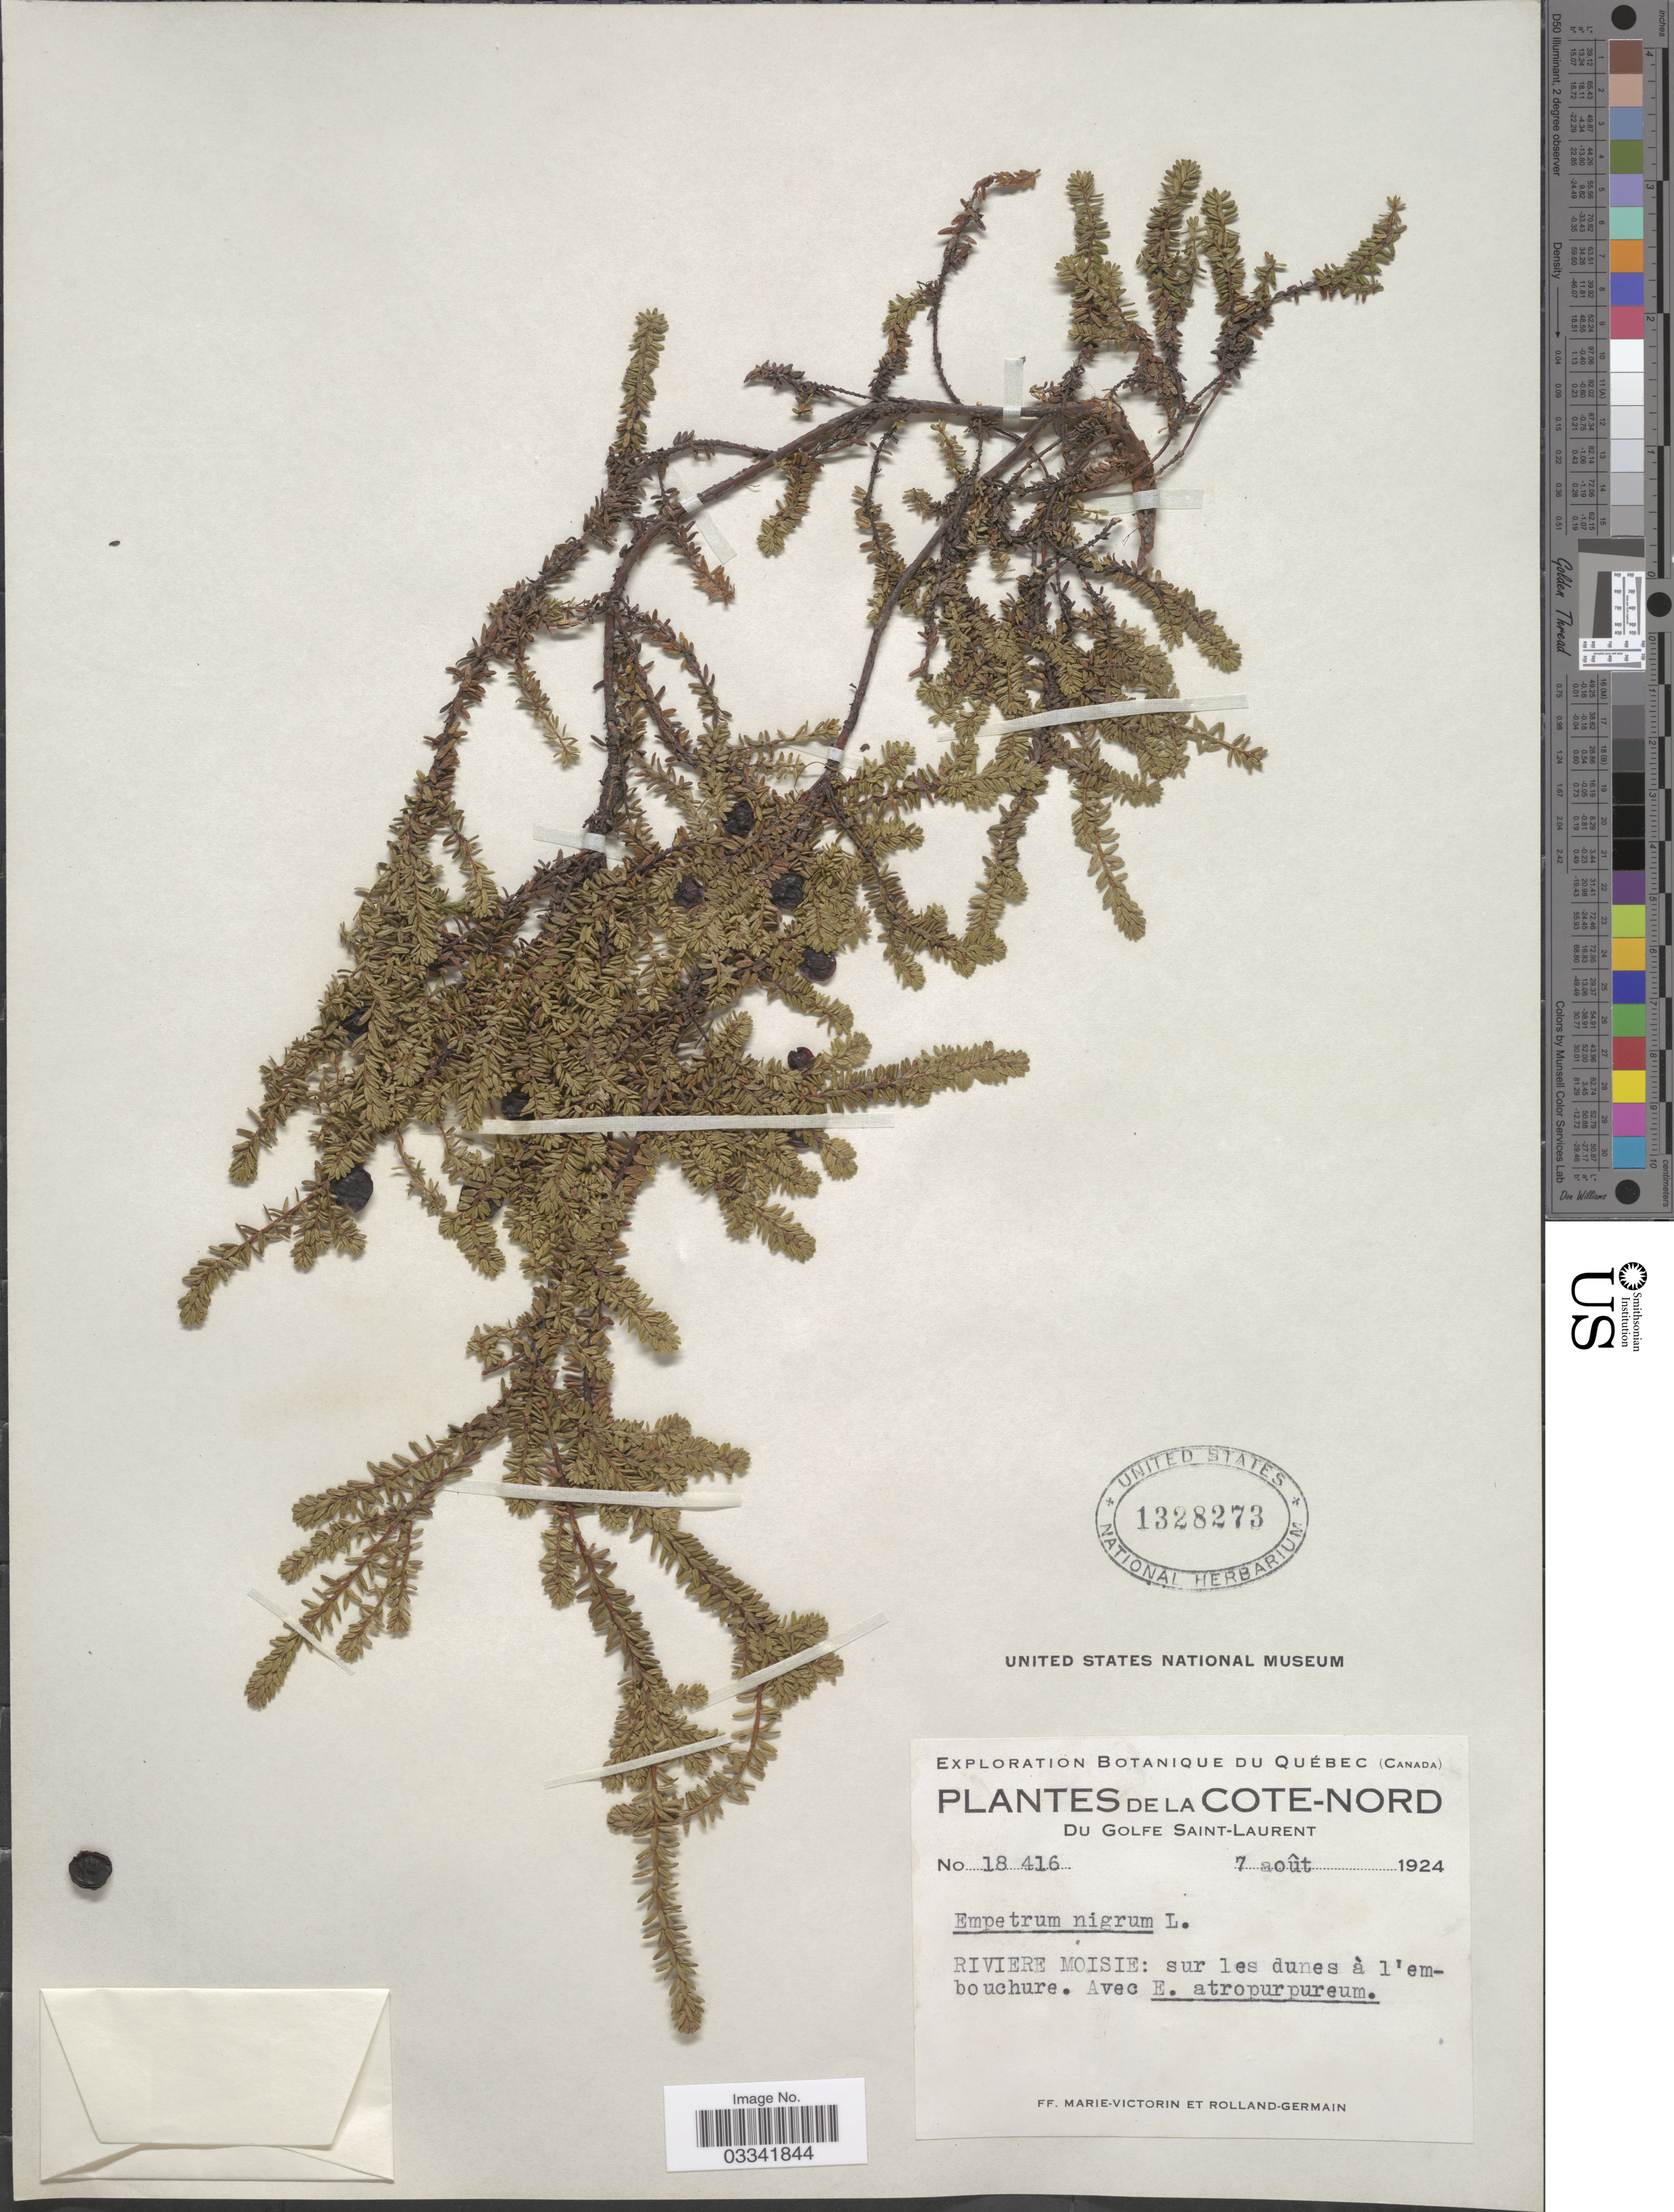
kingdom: Plantae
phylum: Tracheophyta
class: Magnoliopsida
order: Ericales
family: Ericaceae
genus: Empetrum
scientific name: Empetrum nigrum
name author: L.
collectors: F. Marie-Victorin & Rolland-Germain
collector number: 18416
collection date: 1924-08-07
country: Canada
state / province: Quebec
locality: De la Cote-Nord du Golfe Saint-Laurent, Riviere Moisie: sur les dunes à l'embouchure.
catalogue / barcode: US 1328273